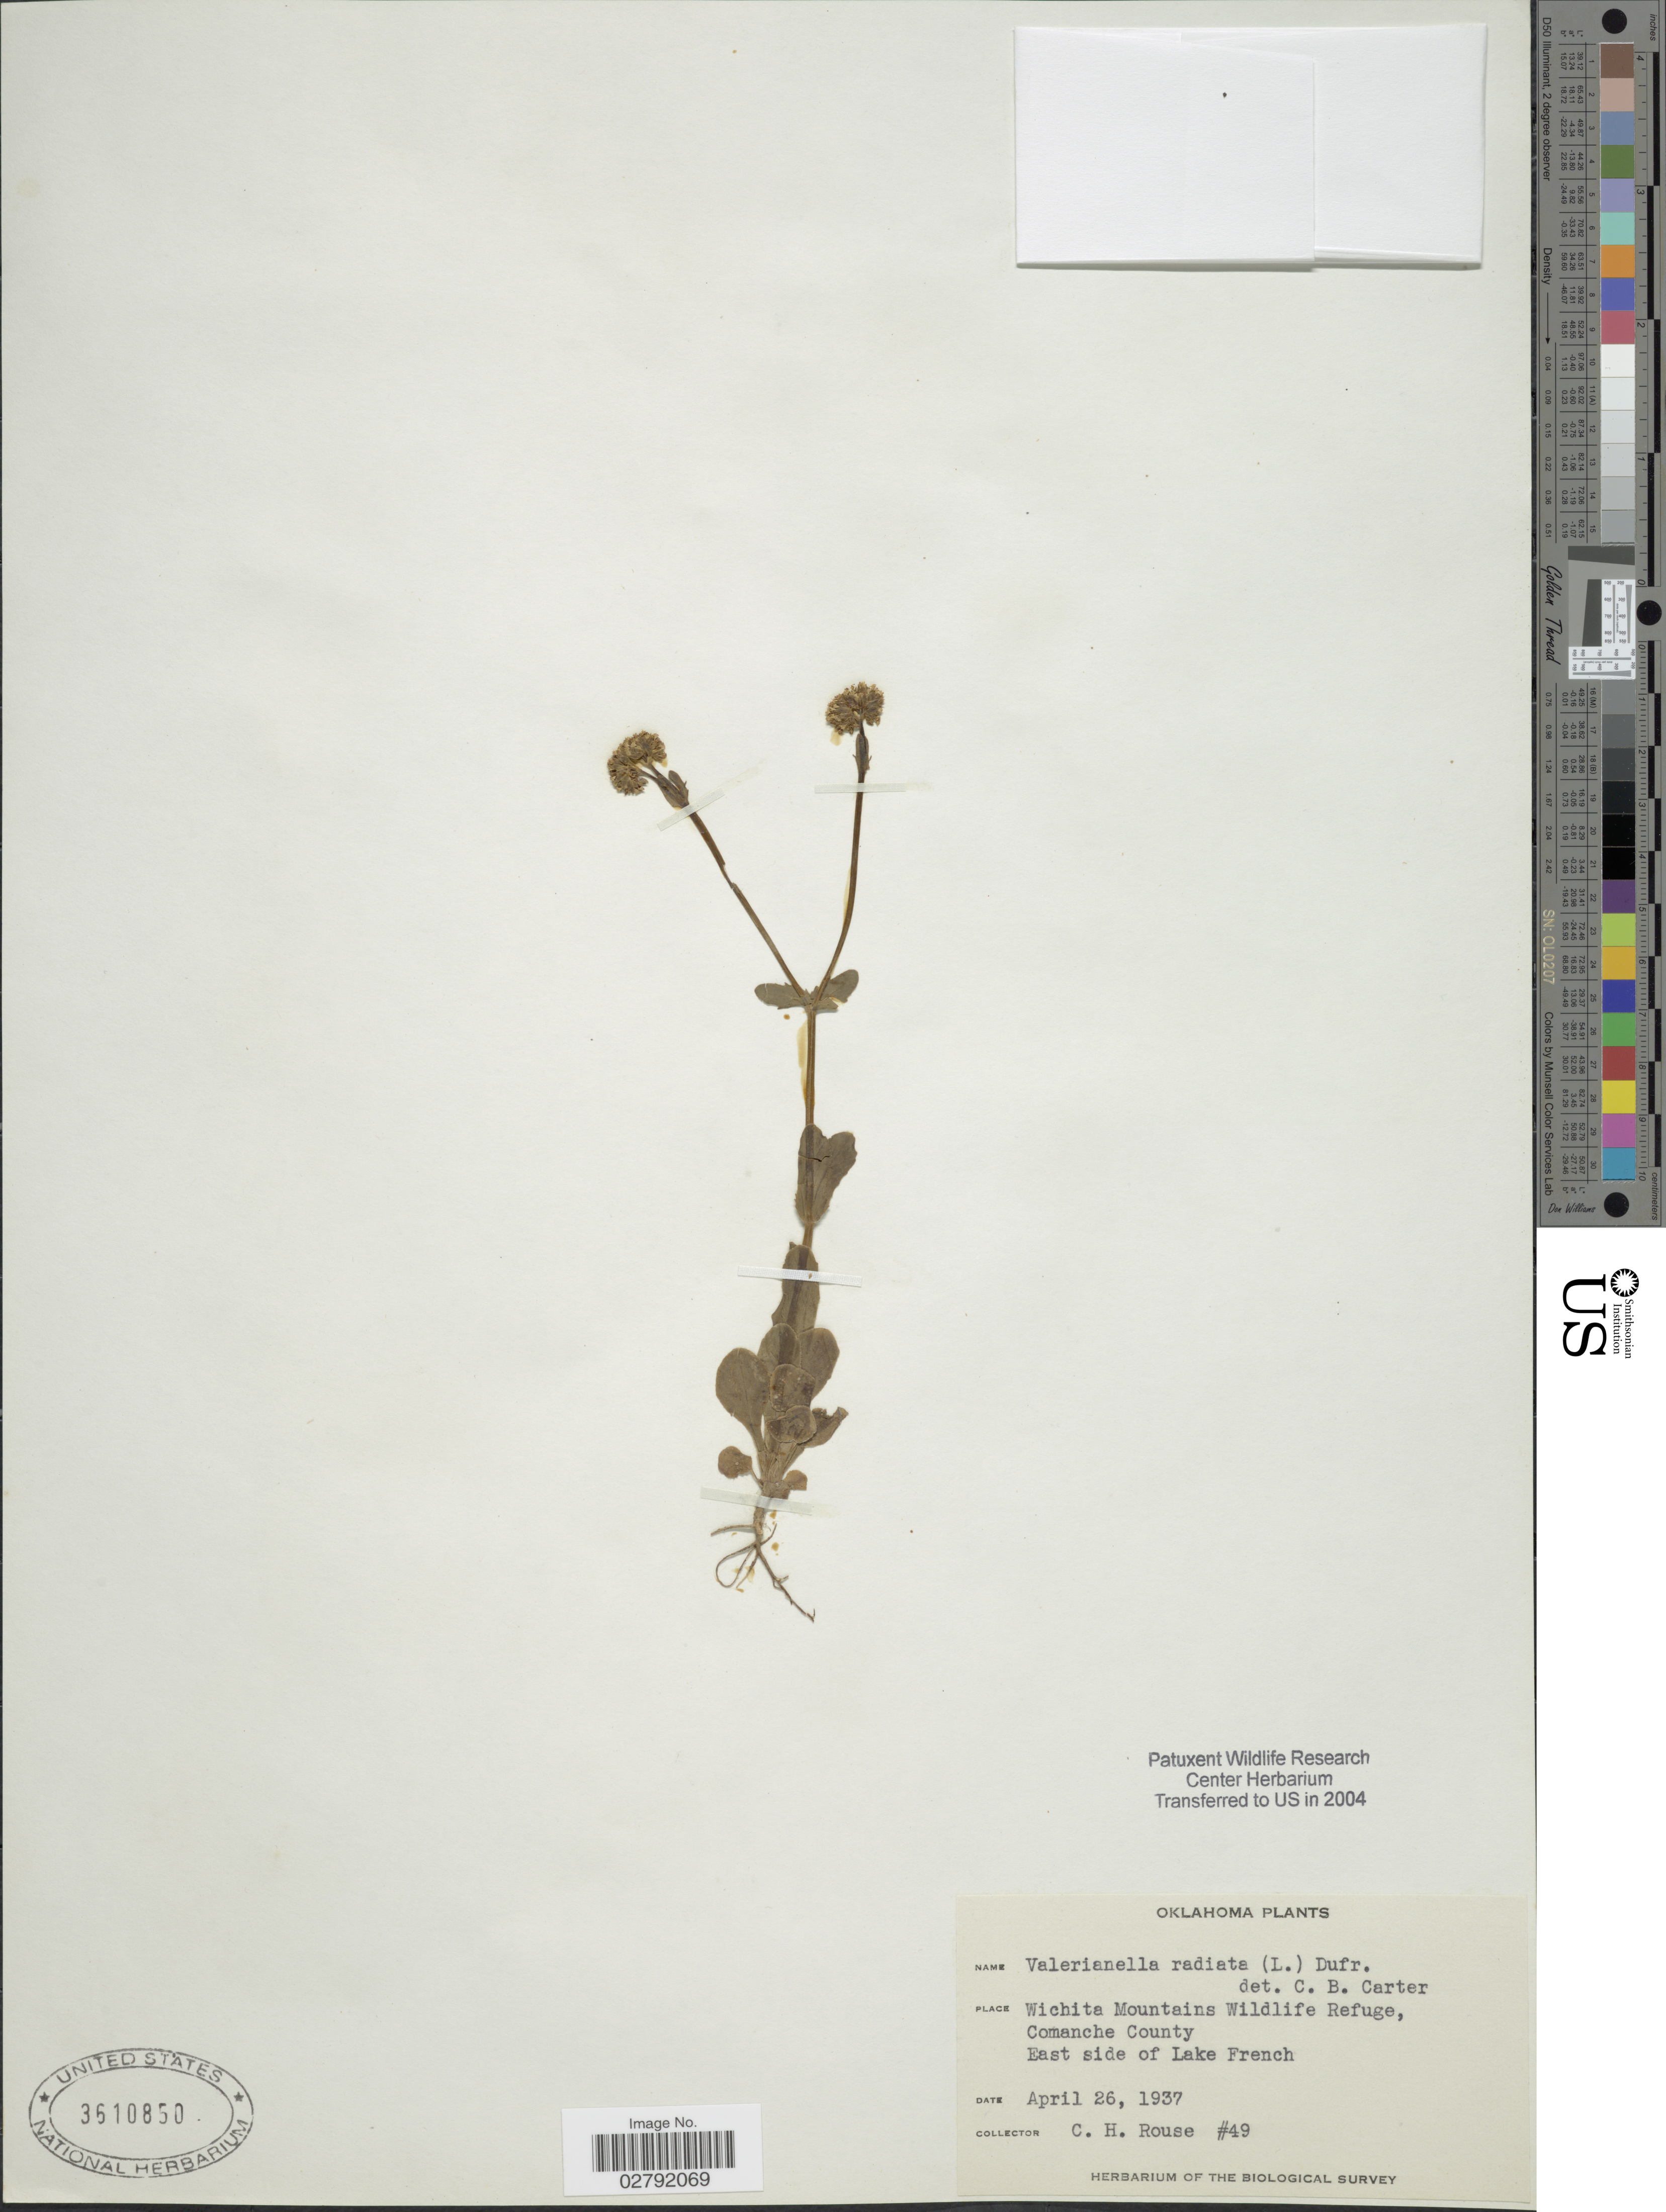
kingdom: Plantae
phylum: Tracheophyta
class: Magnoliopsida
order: Dipsacales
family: Caprifoliaceae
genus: Valerianella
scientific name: Valerianella radiata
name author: (L.) Dufr.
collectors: C. Rouse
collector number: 49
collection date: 1937-04-26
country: United States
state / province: Oklahoma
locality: Wichita Mountains Wildlife Refuge, Comanche County. East side of Lake French.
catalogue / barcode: US 3610850